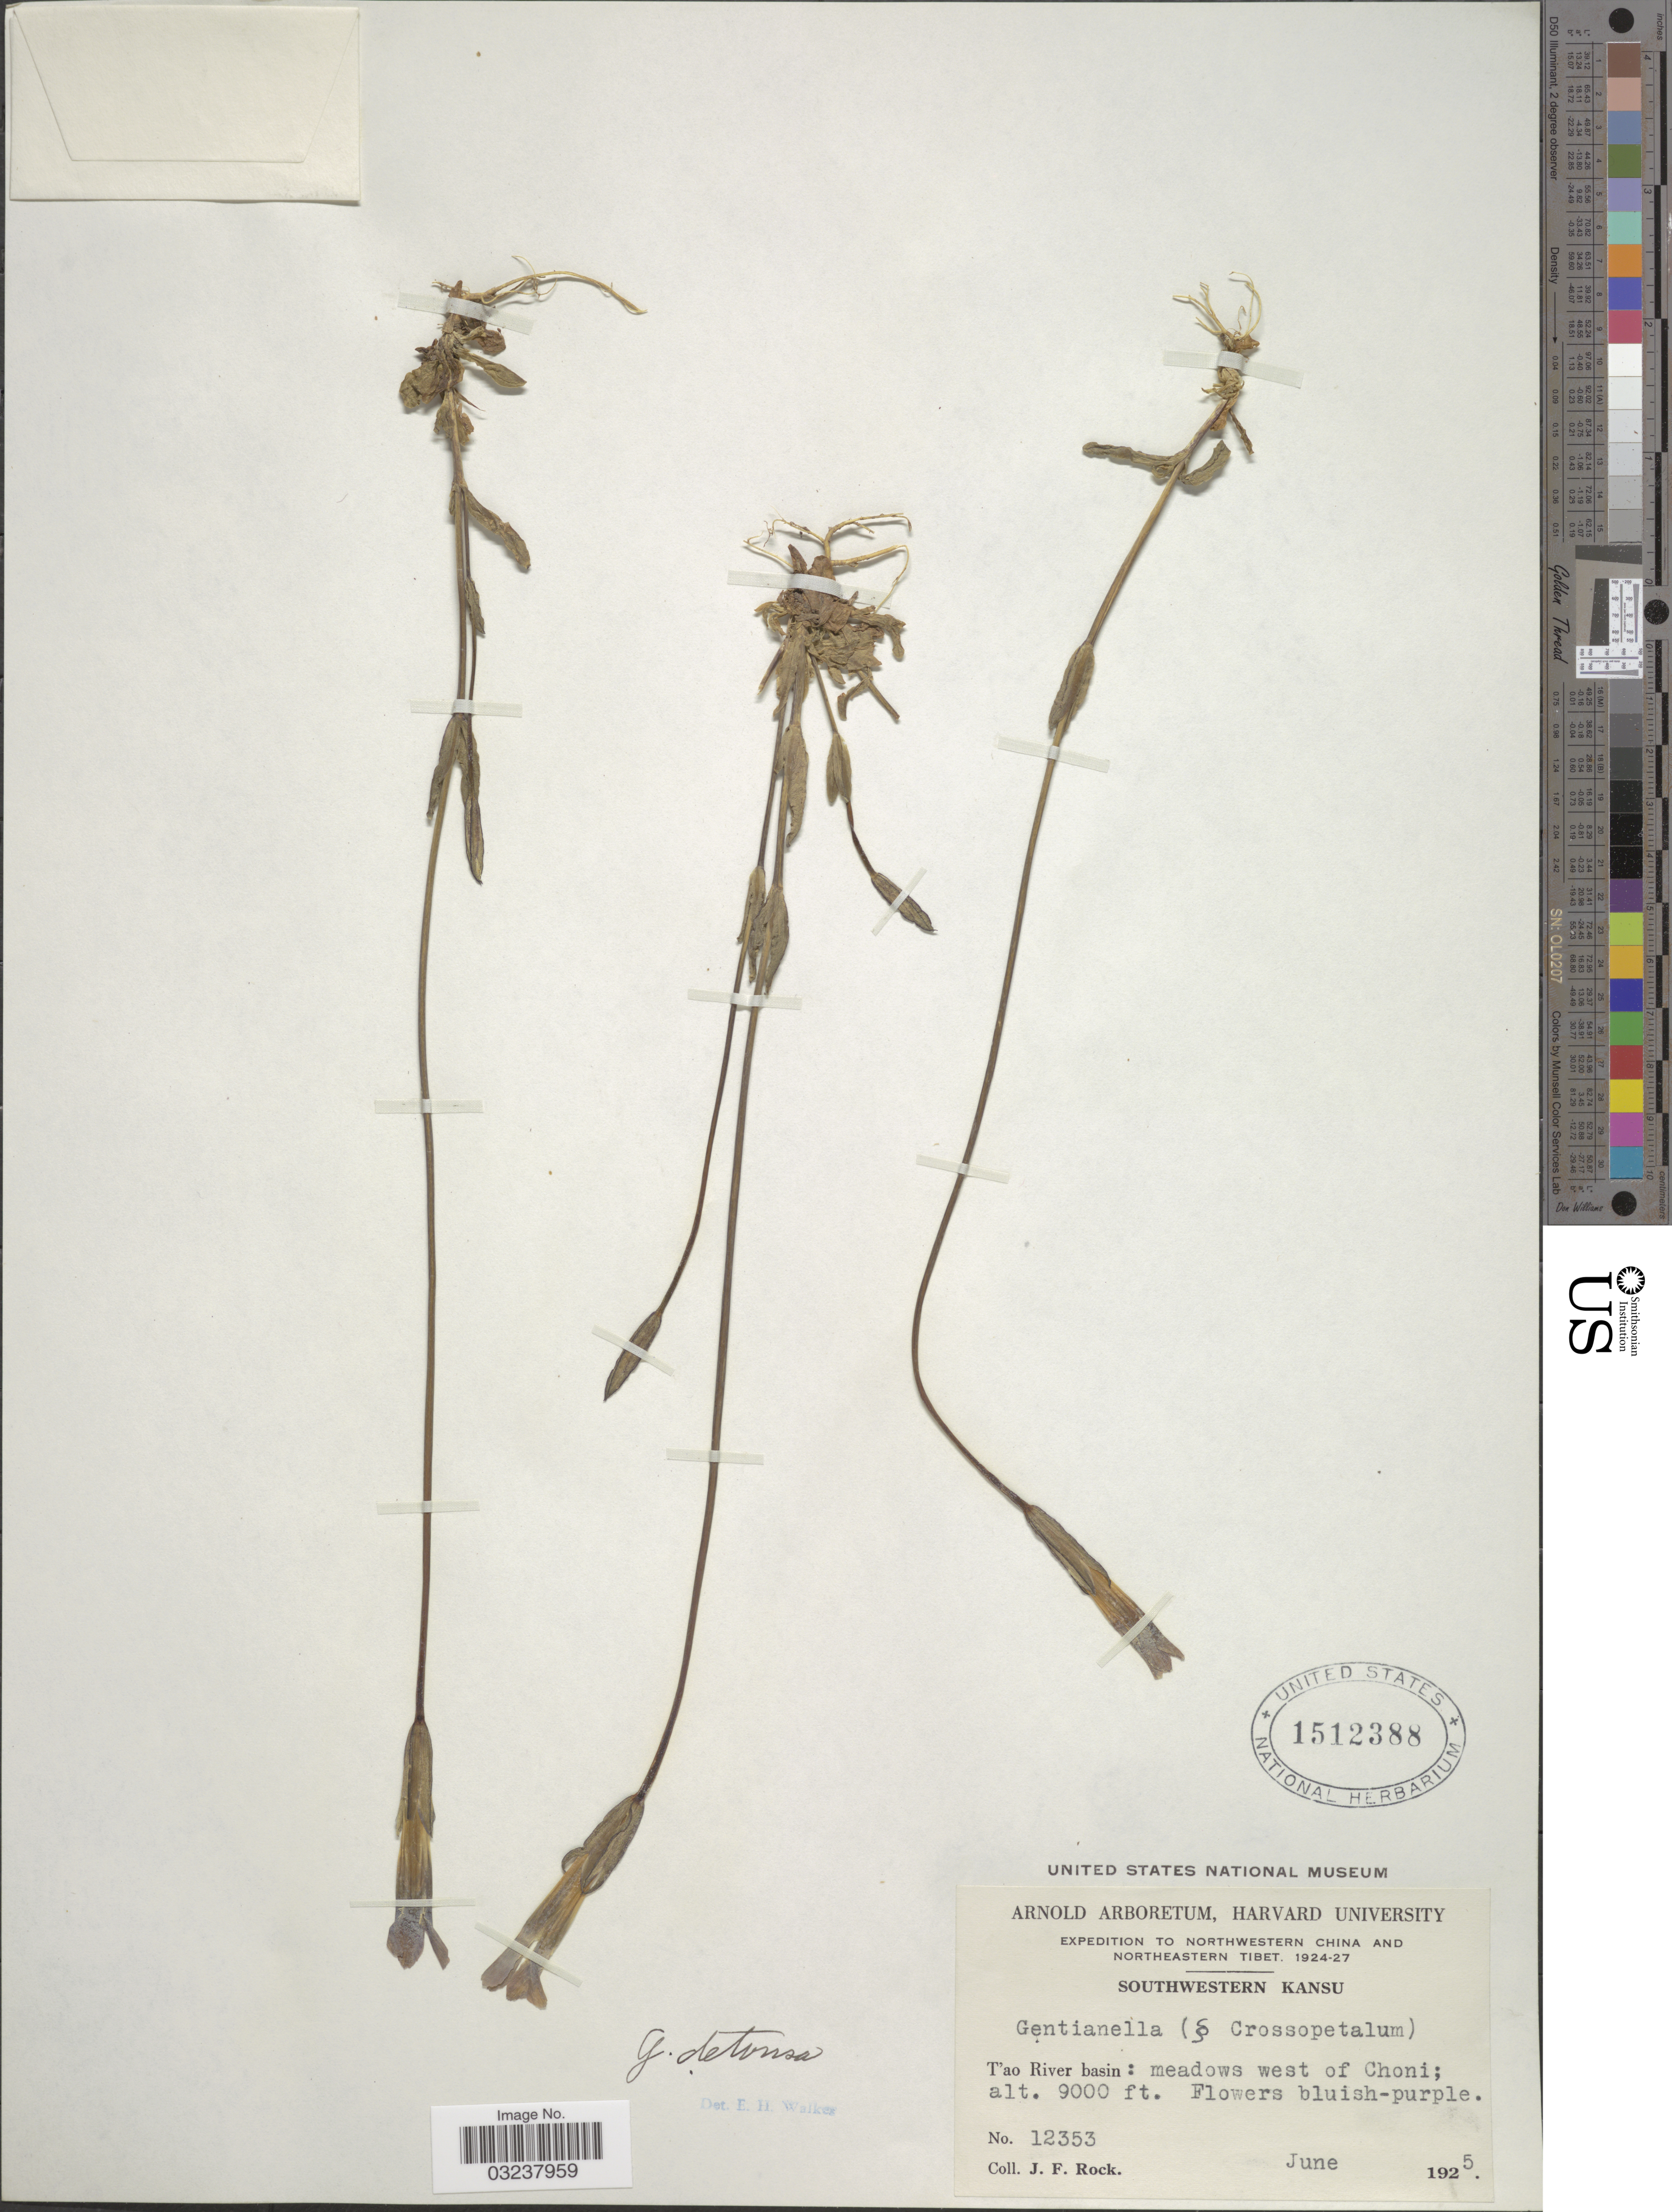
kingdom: Plantae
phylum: Tracheophyta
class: Magnoliopsida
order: Gentianales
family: Gentianaceae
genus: Gentianella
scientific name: Gentianella detonsa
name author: (Rottb.) G. Don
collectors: J. Rock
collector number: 12353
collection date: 1925-06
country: China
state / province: Gansu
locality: Northwestern China. Southwestern Kansu. T'ao River basin: meadows west of Choni.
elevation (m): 2743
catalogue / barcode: US 1512388